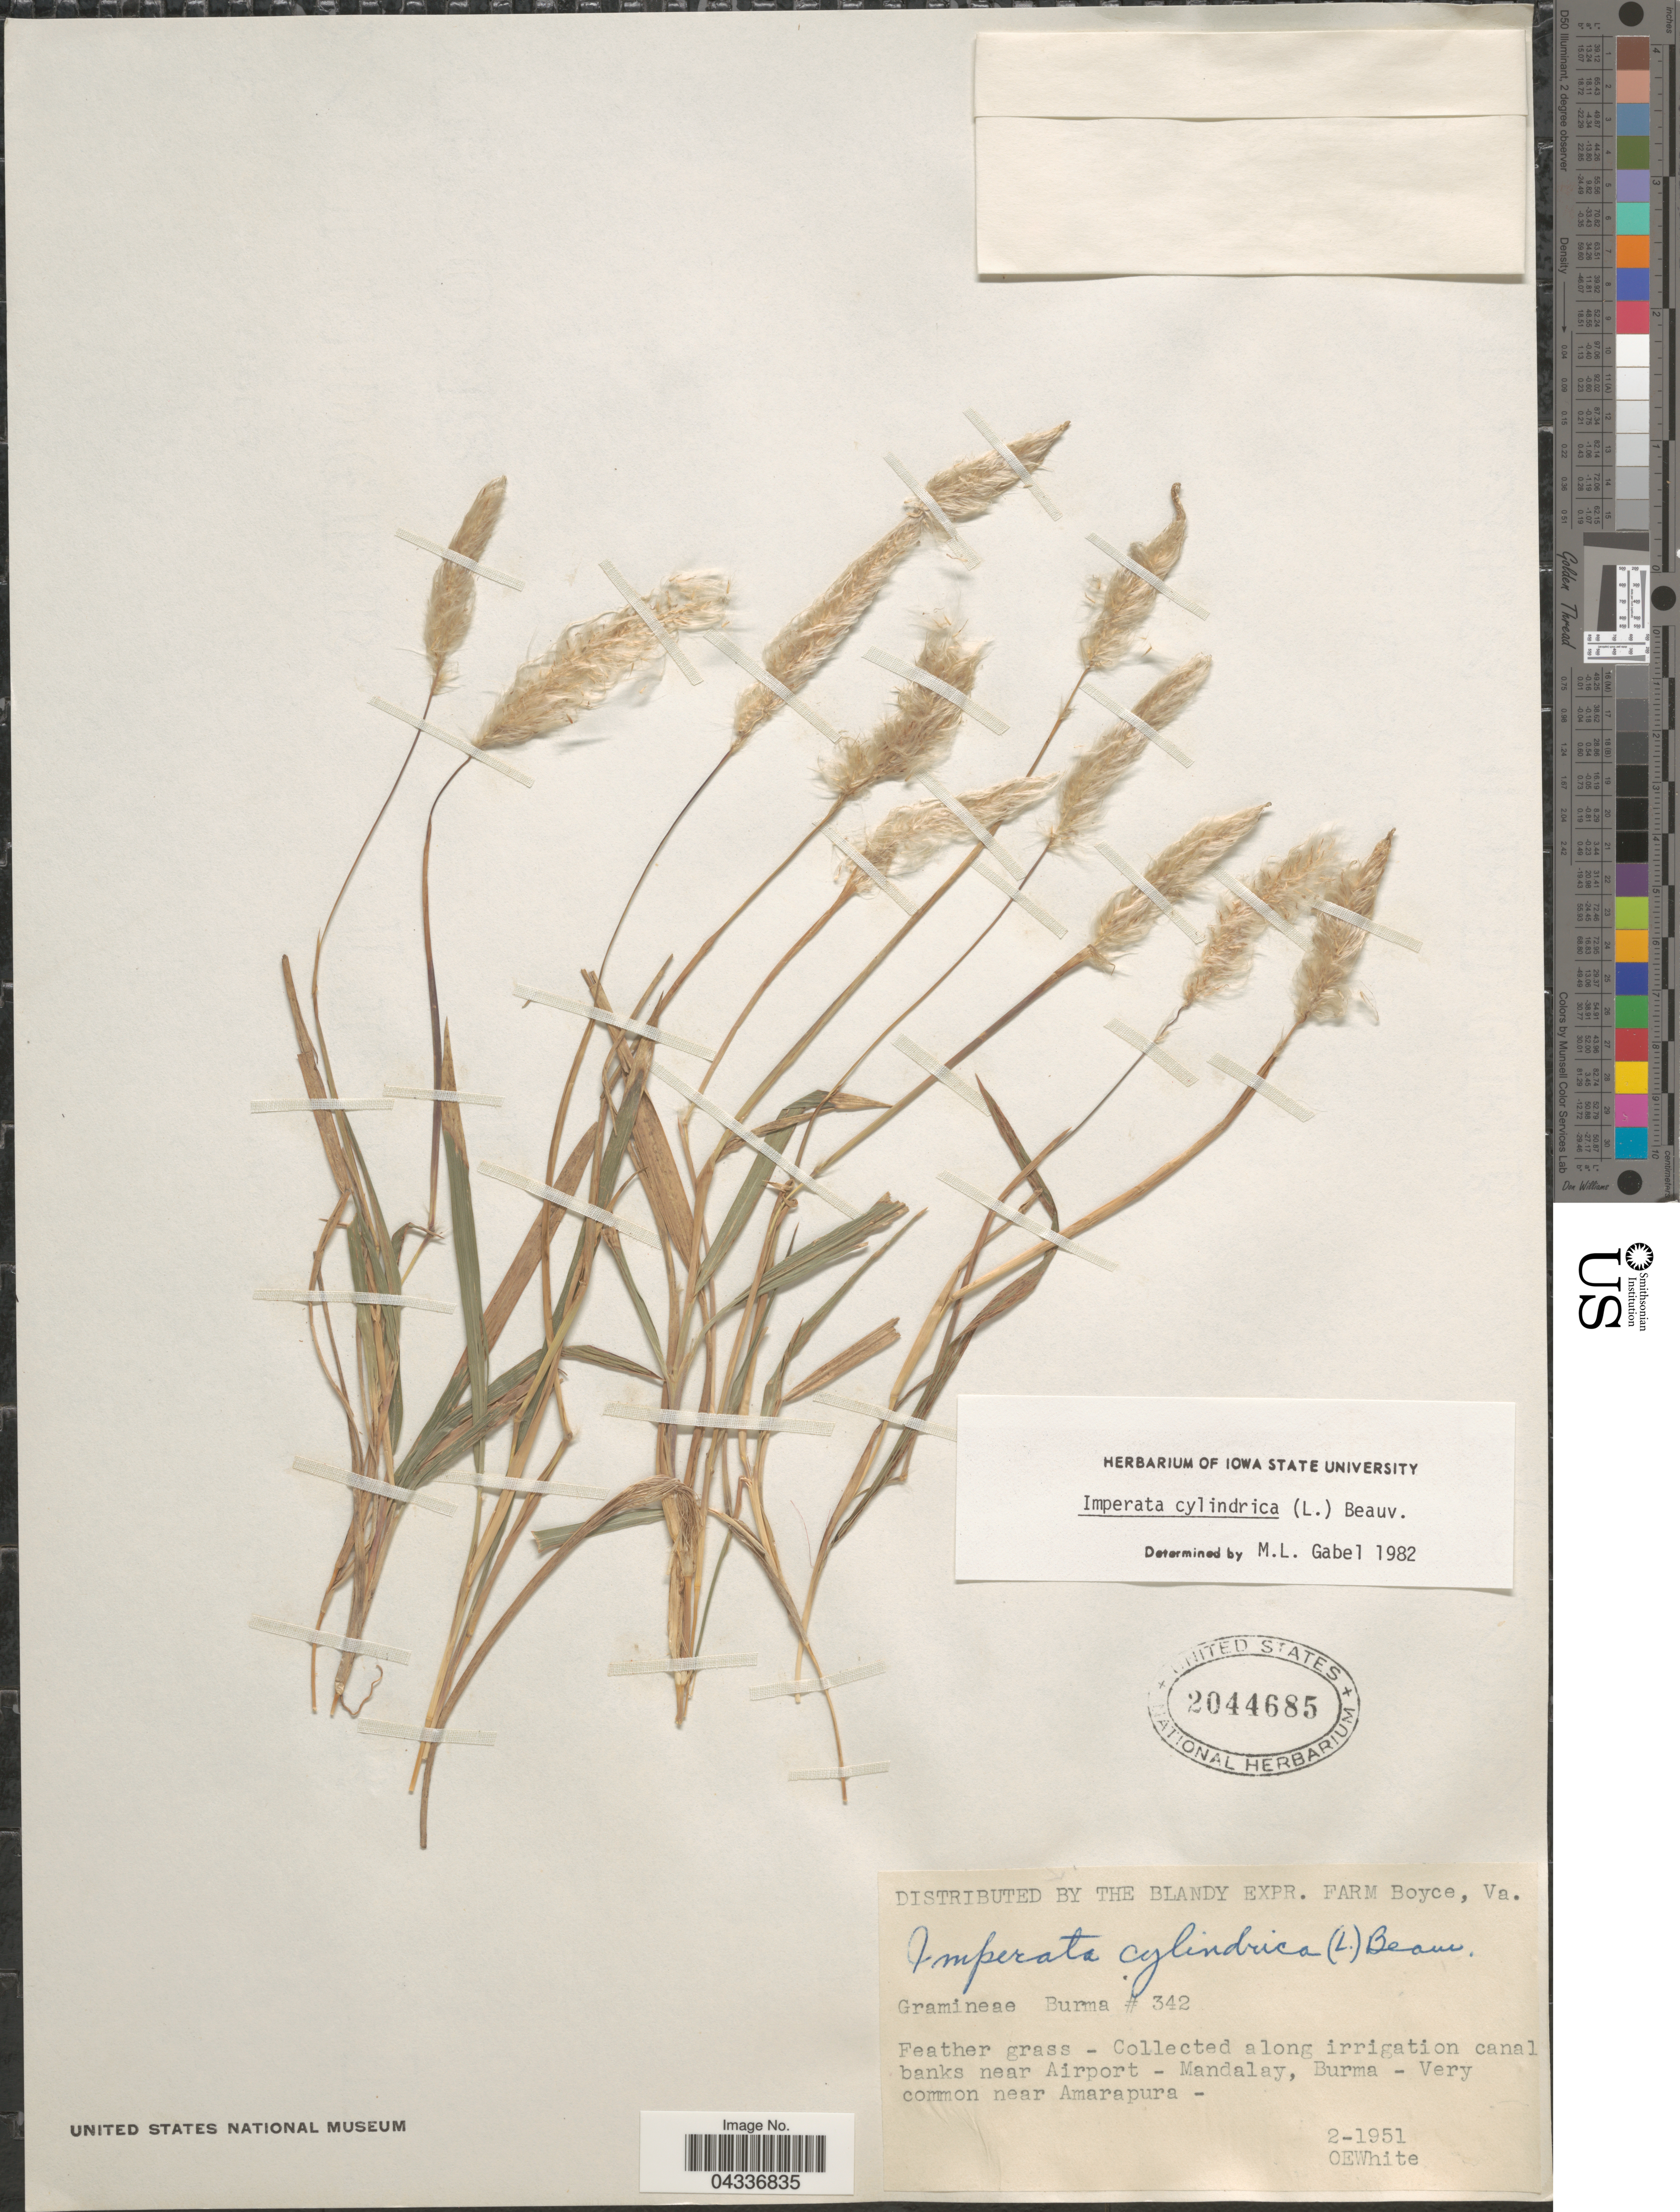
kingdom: Plantae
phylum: Tracheophyta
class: Liliopsida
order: Poales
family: Poaceae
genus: Imperata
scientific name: Imperata cylindrica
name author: (L.) P. Beauv.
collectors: O. E. White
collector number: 342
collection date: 1951-02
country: Myanmar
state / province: Mandalay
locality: Feather grass - Collected along irrigation canal banks near Airport - Mandalay, Burma - Very common near Amarapura.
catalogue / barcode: US 2044685